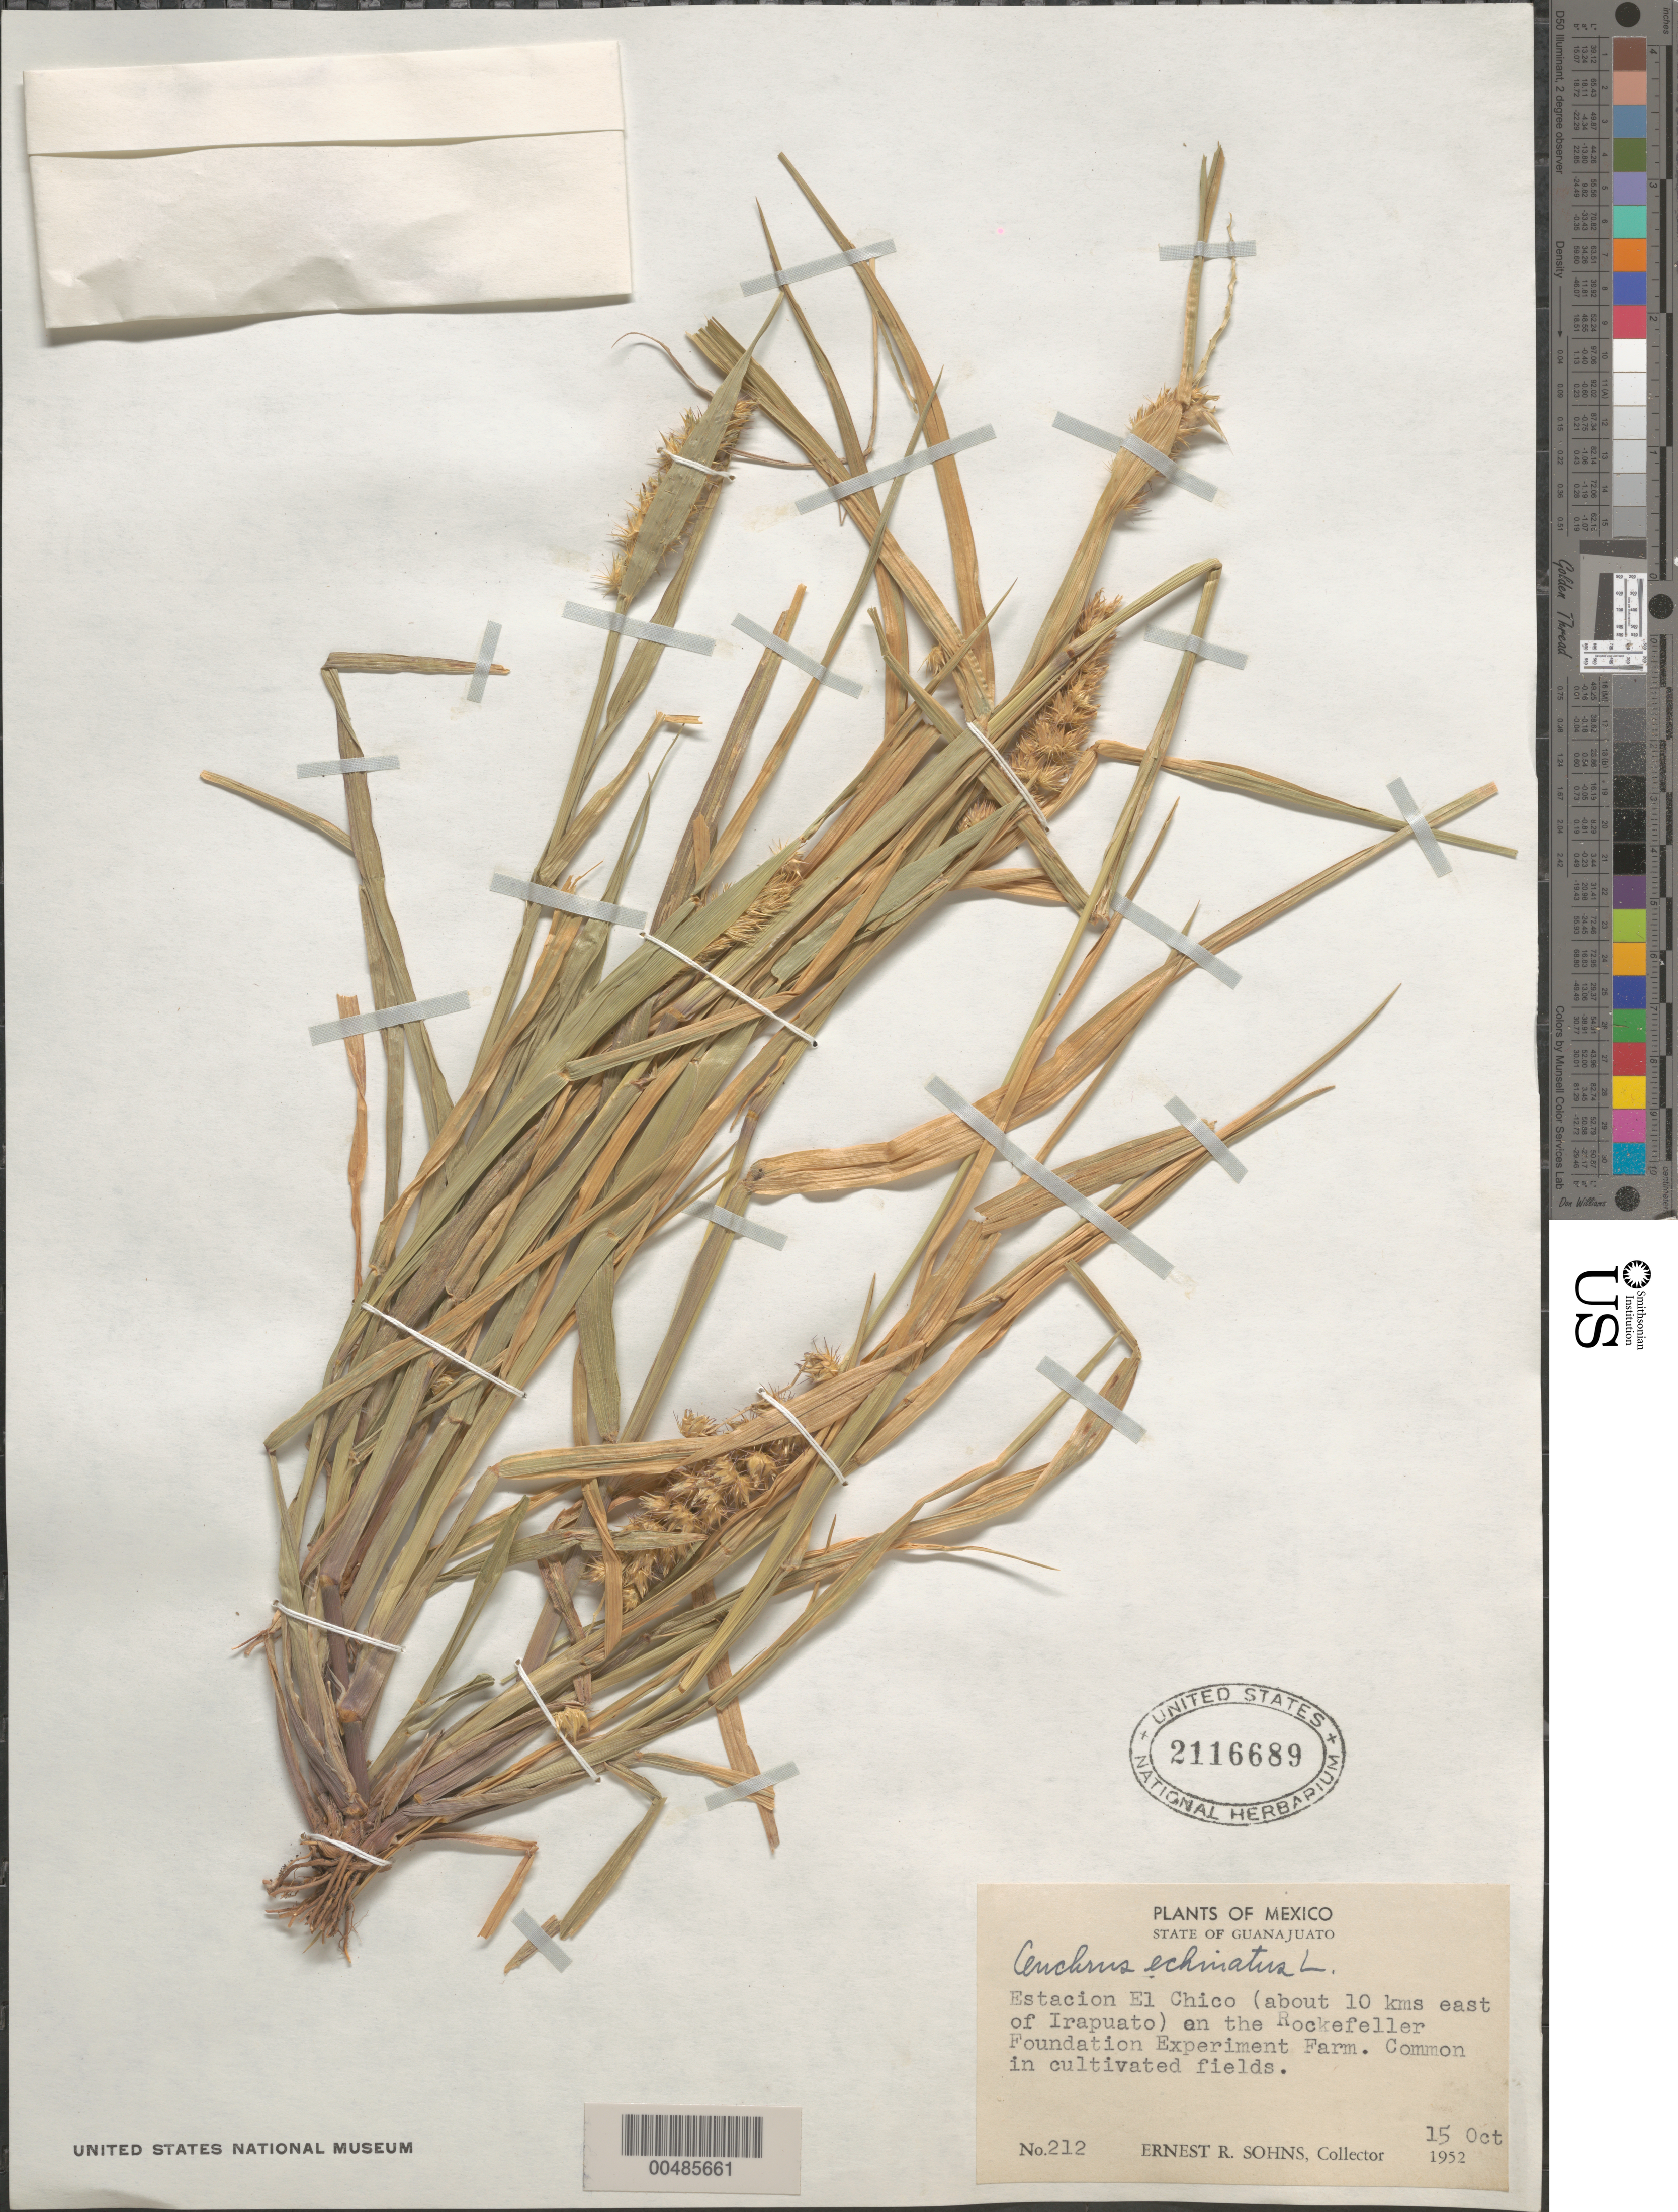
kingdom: Plantae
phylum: Tracheophyta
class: Liliopsida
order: Poales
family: Poaceae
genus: Cenchrus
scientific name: Cenchrus echinatus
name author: L.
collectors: E. R. Sohns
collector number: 212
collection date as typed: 15 Oct 1952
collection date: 1952-10-15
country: Mexico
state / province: Guanajuato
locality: Estacion El Chico (about 10 km E of Irapuato) on the Rockefeller Foundation Experiment Farm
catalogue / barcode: US 2116689